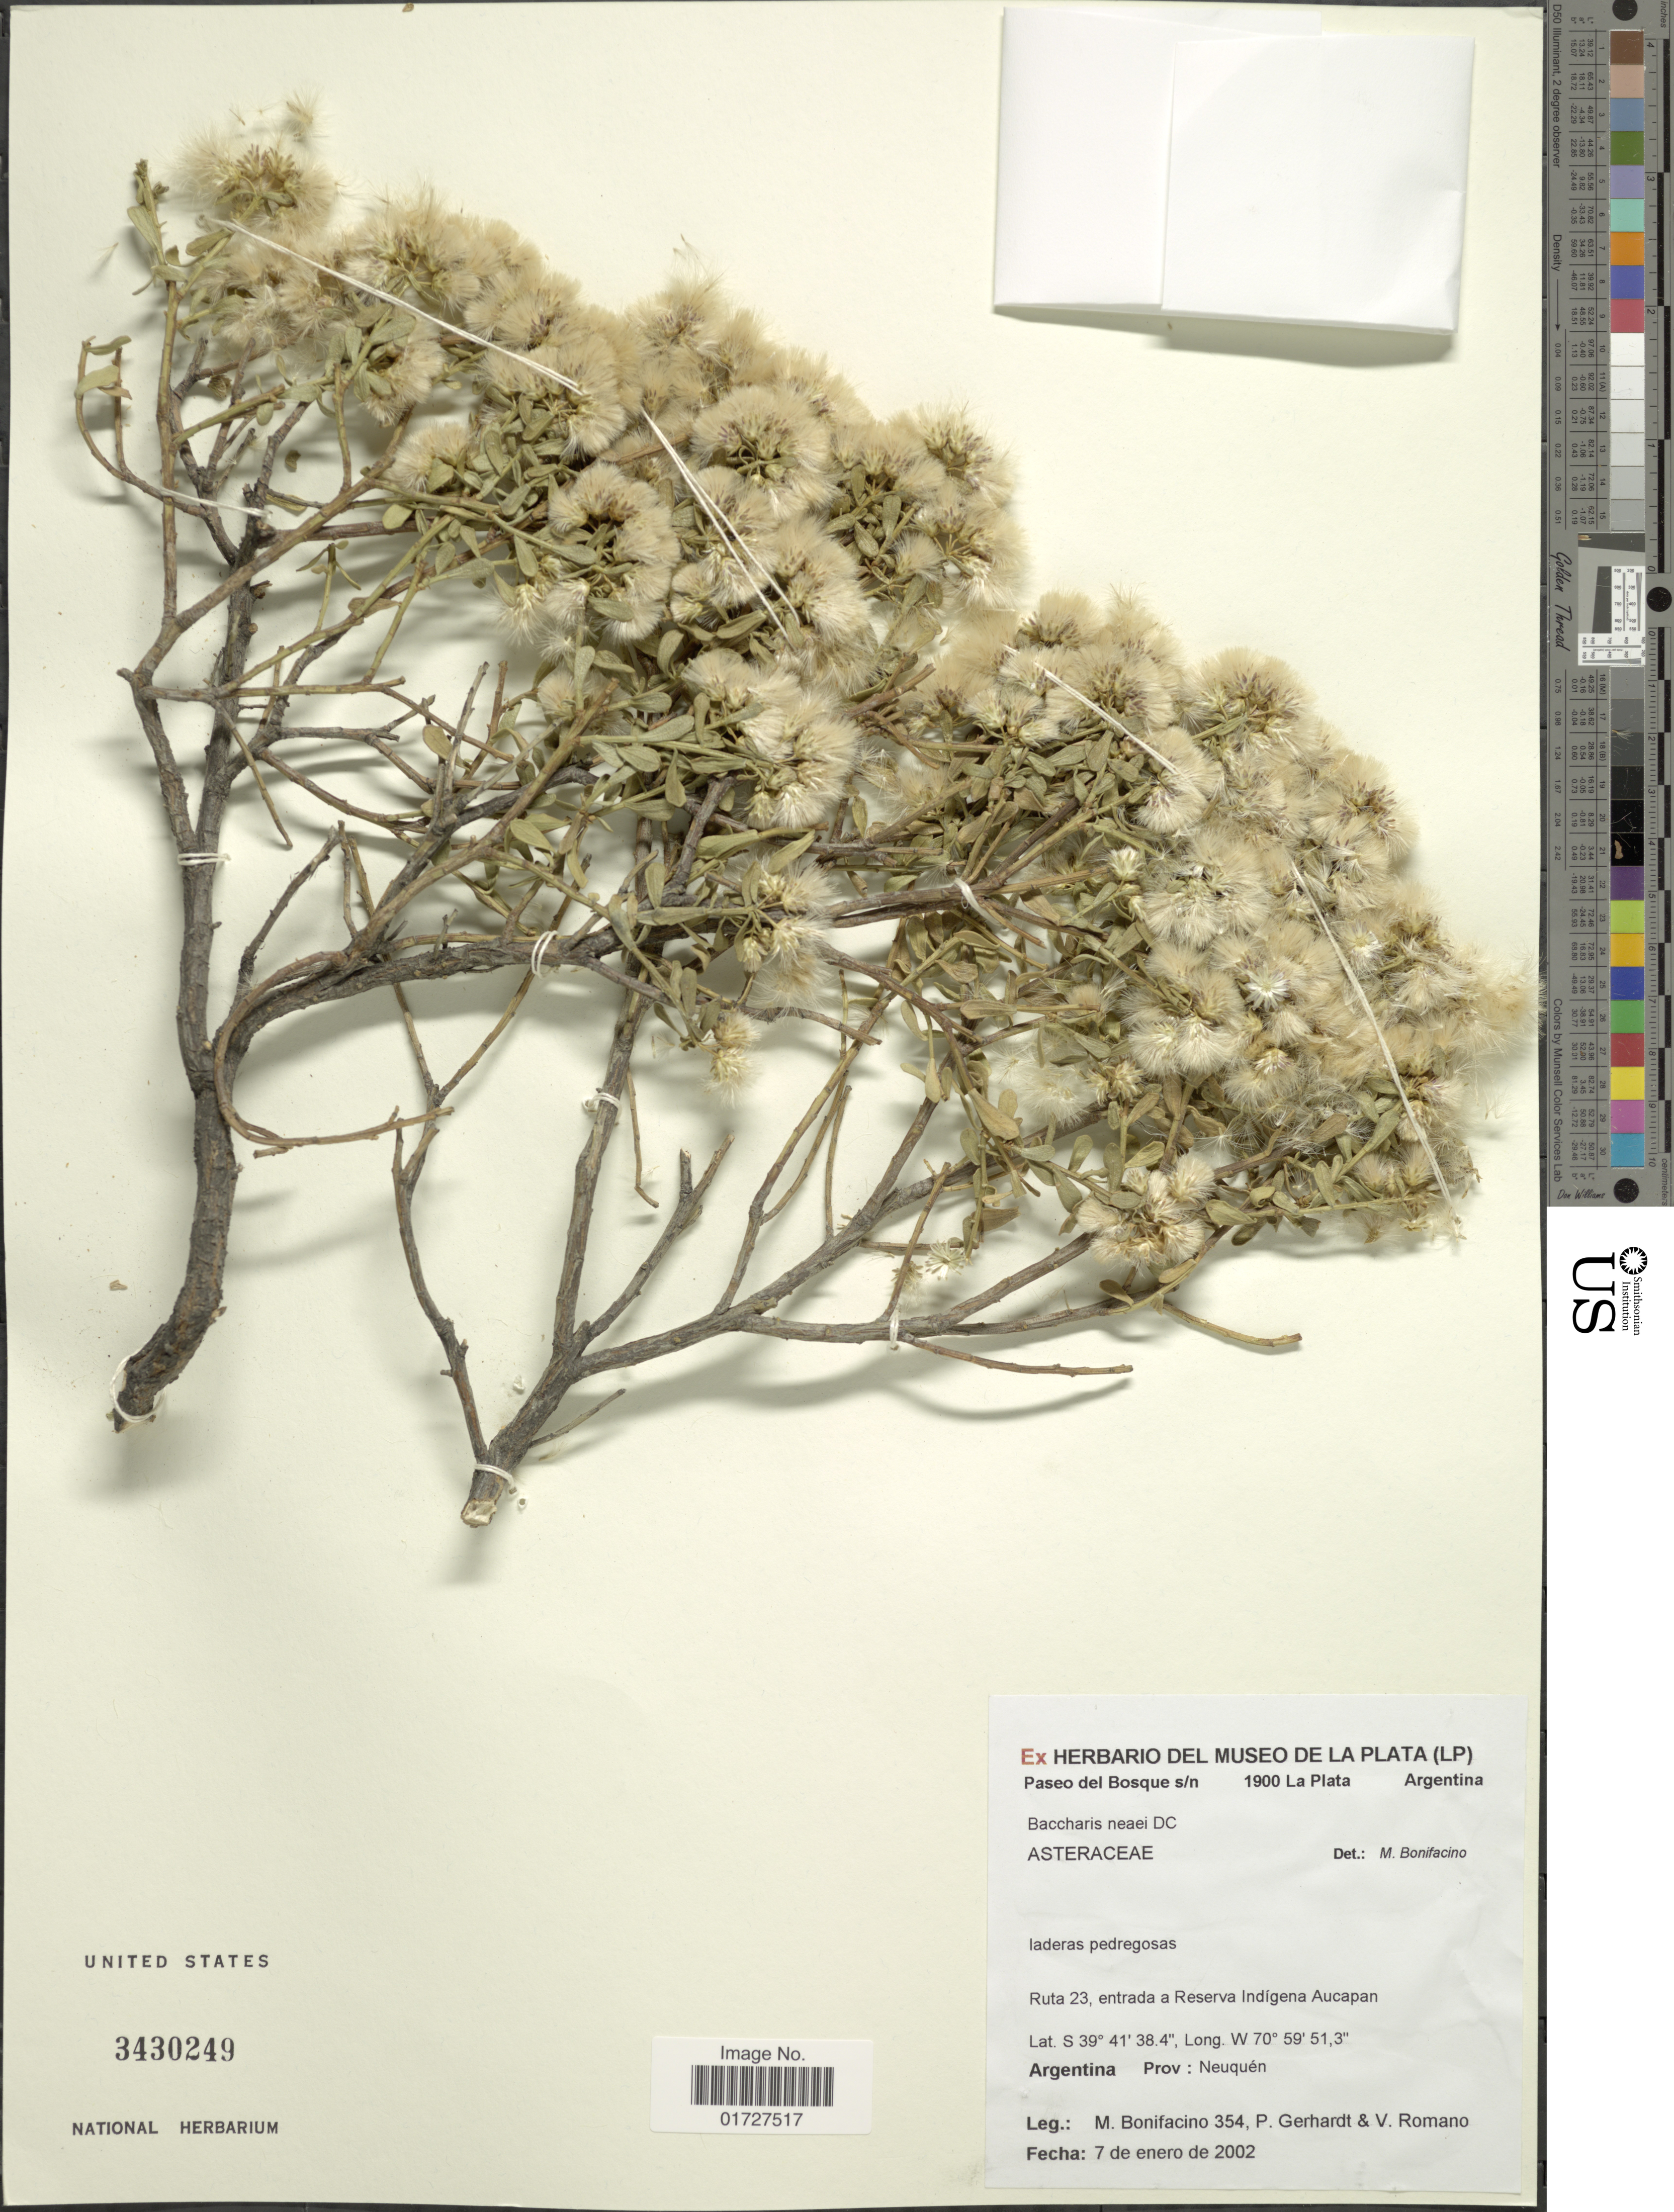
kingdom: Plantae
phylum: Tracheophyta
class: Magnoliopsida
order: Asterales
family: Asteraceae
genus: Baccharis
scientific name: Baccharis neaei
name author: DC.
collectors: M. Bonifacino, P. Gerhardt & V. Romano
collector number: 0354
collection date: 2002-01-07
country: Argentina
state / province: Neuquen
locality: Ruta 23, entrada a Reserva Indigena Aucapan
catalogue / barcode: US 3430429